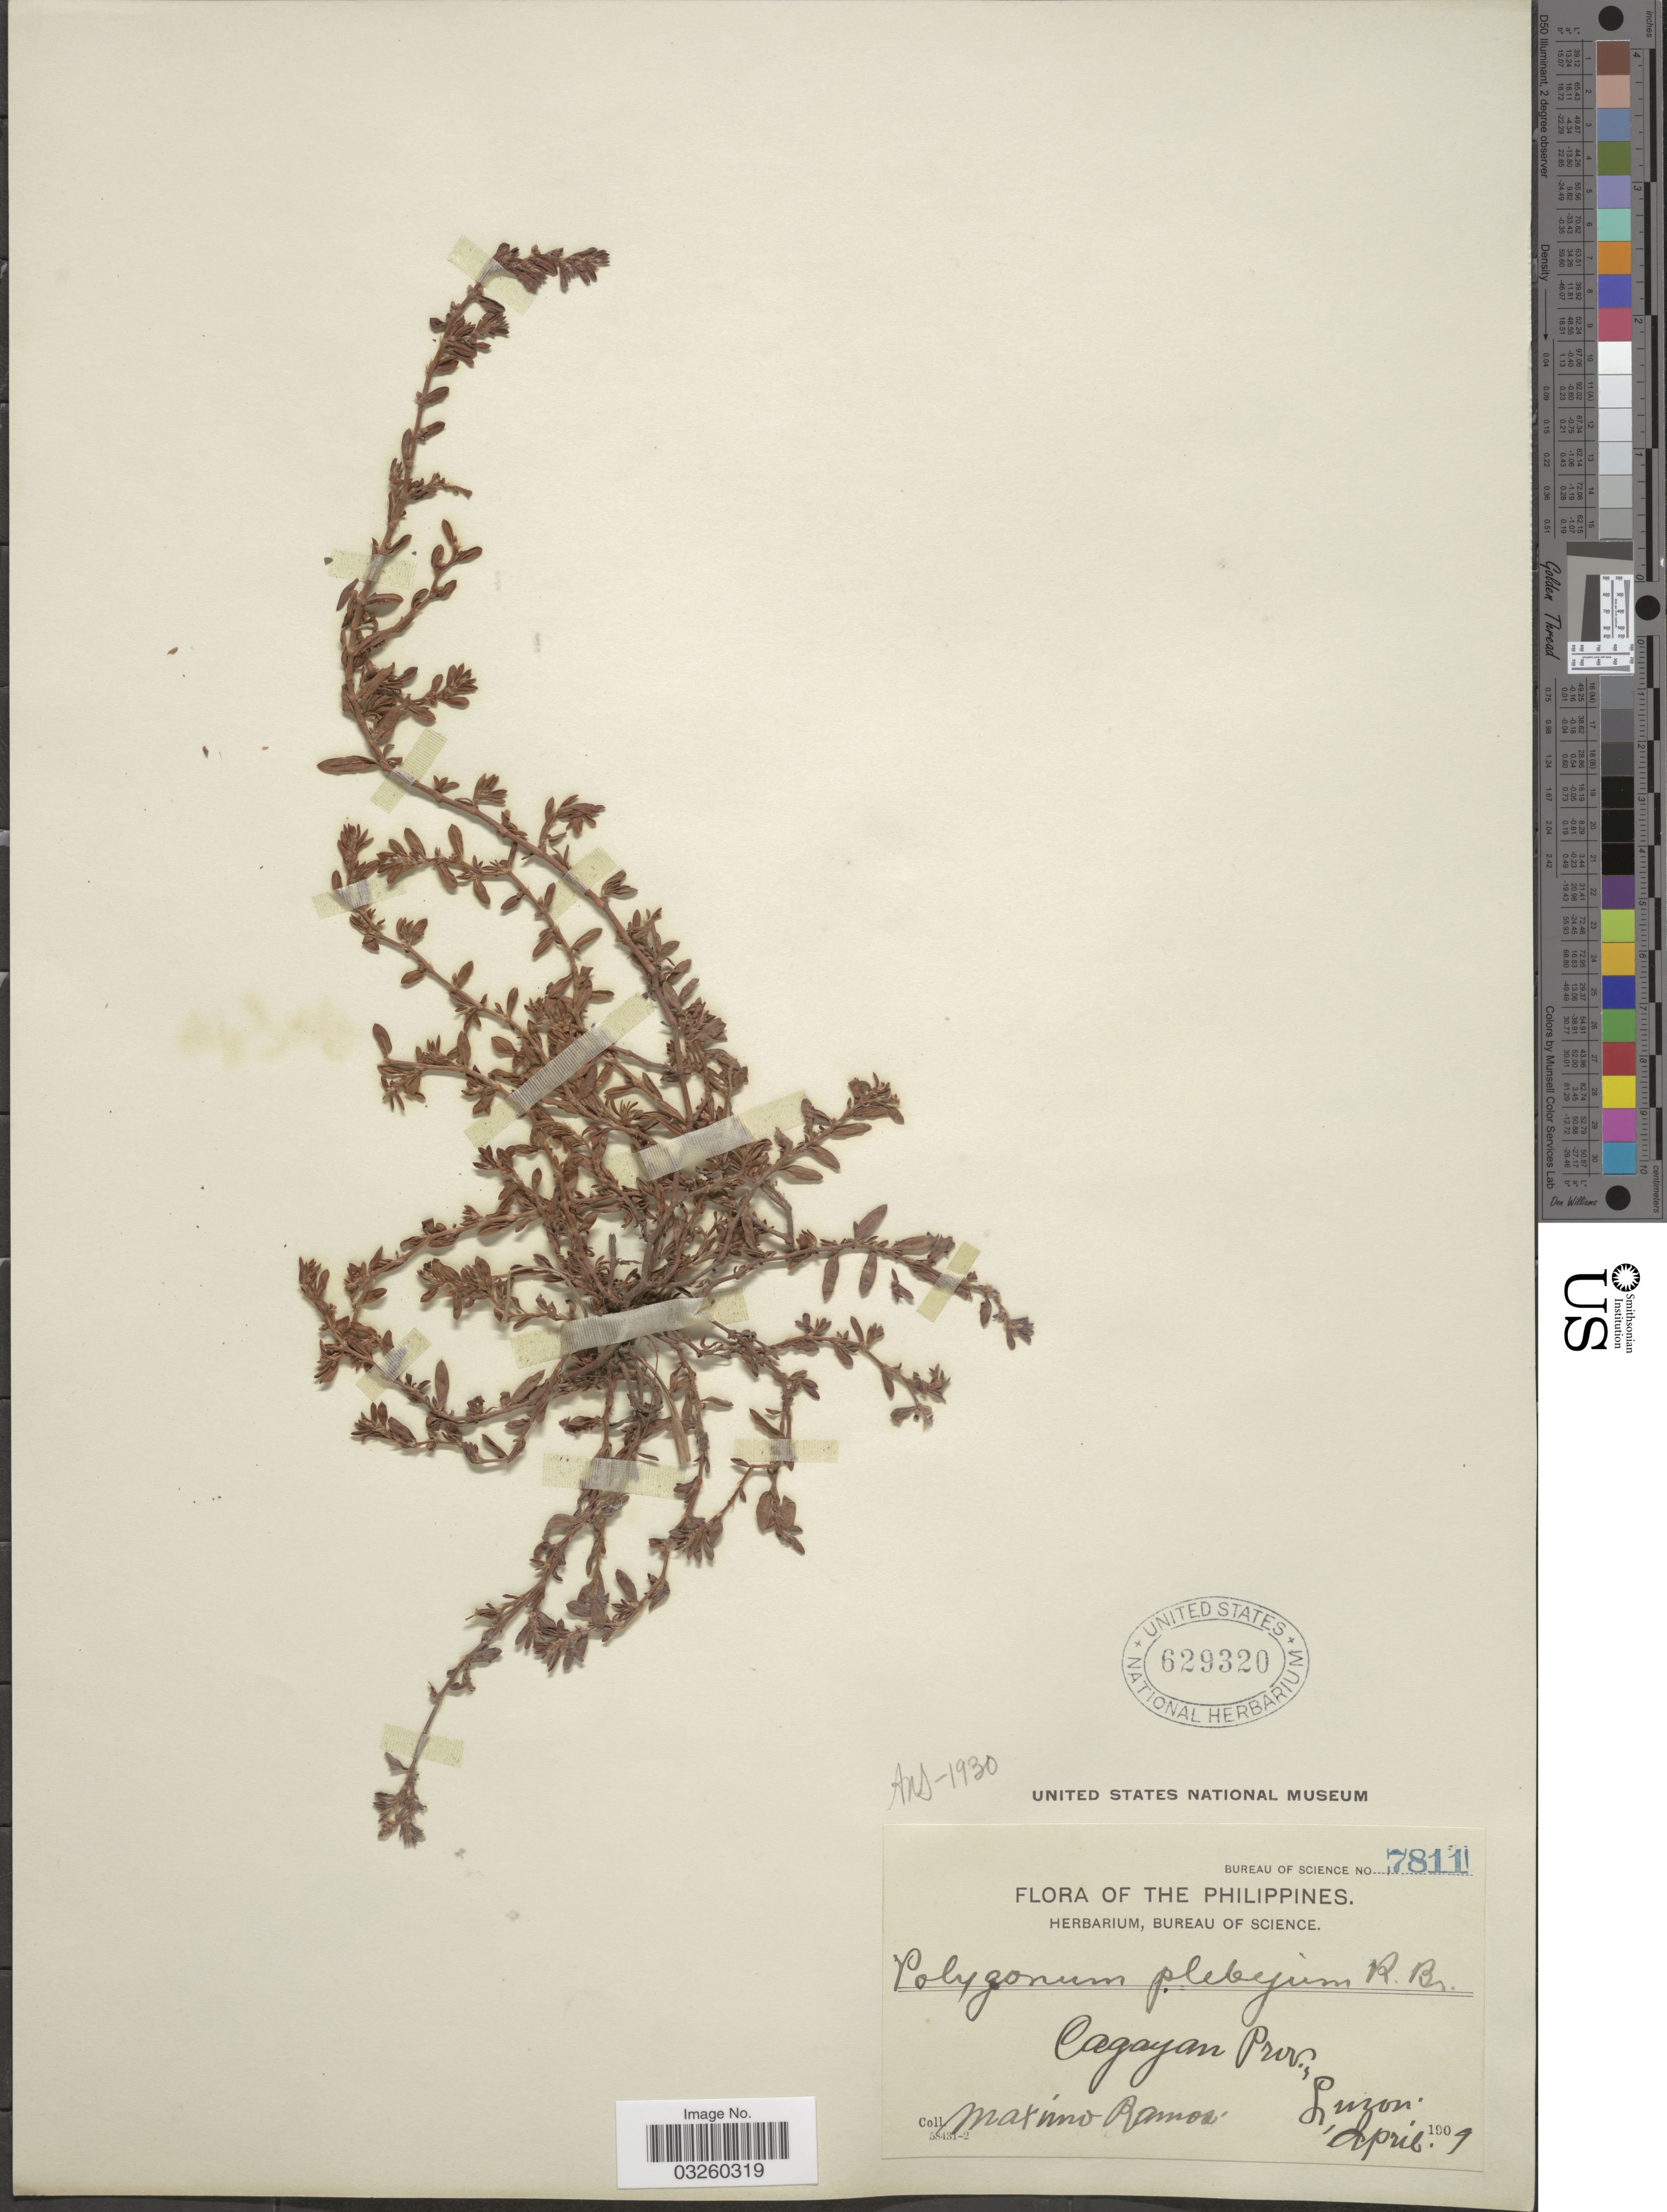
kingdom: Plantae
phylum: Tracheophyta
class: Magnoliopsida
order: Caryophyllales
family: Polygonaceae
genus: Polygonum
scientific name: Polygonum plebeium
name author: R. Br.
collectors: M. Ramos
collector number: Bureau of Science 7811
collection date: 1909-04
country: Philippines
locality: Cagayan Prov., Luzon.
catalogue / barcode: US 629320